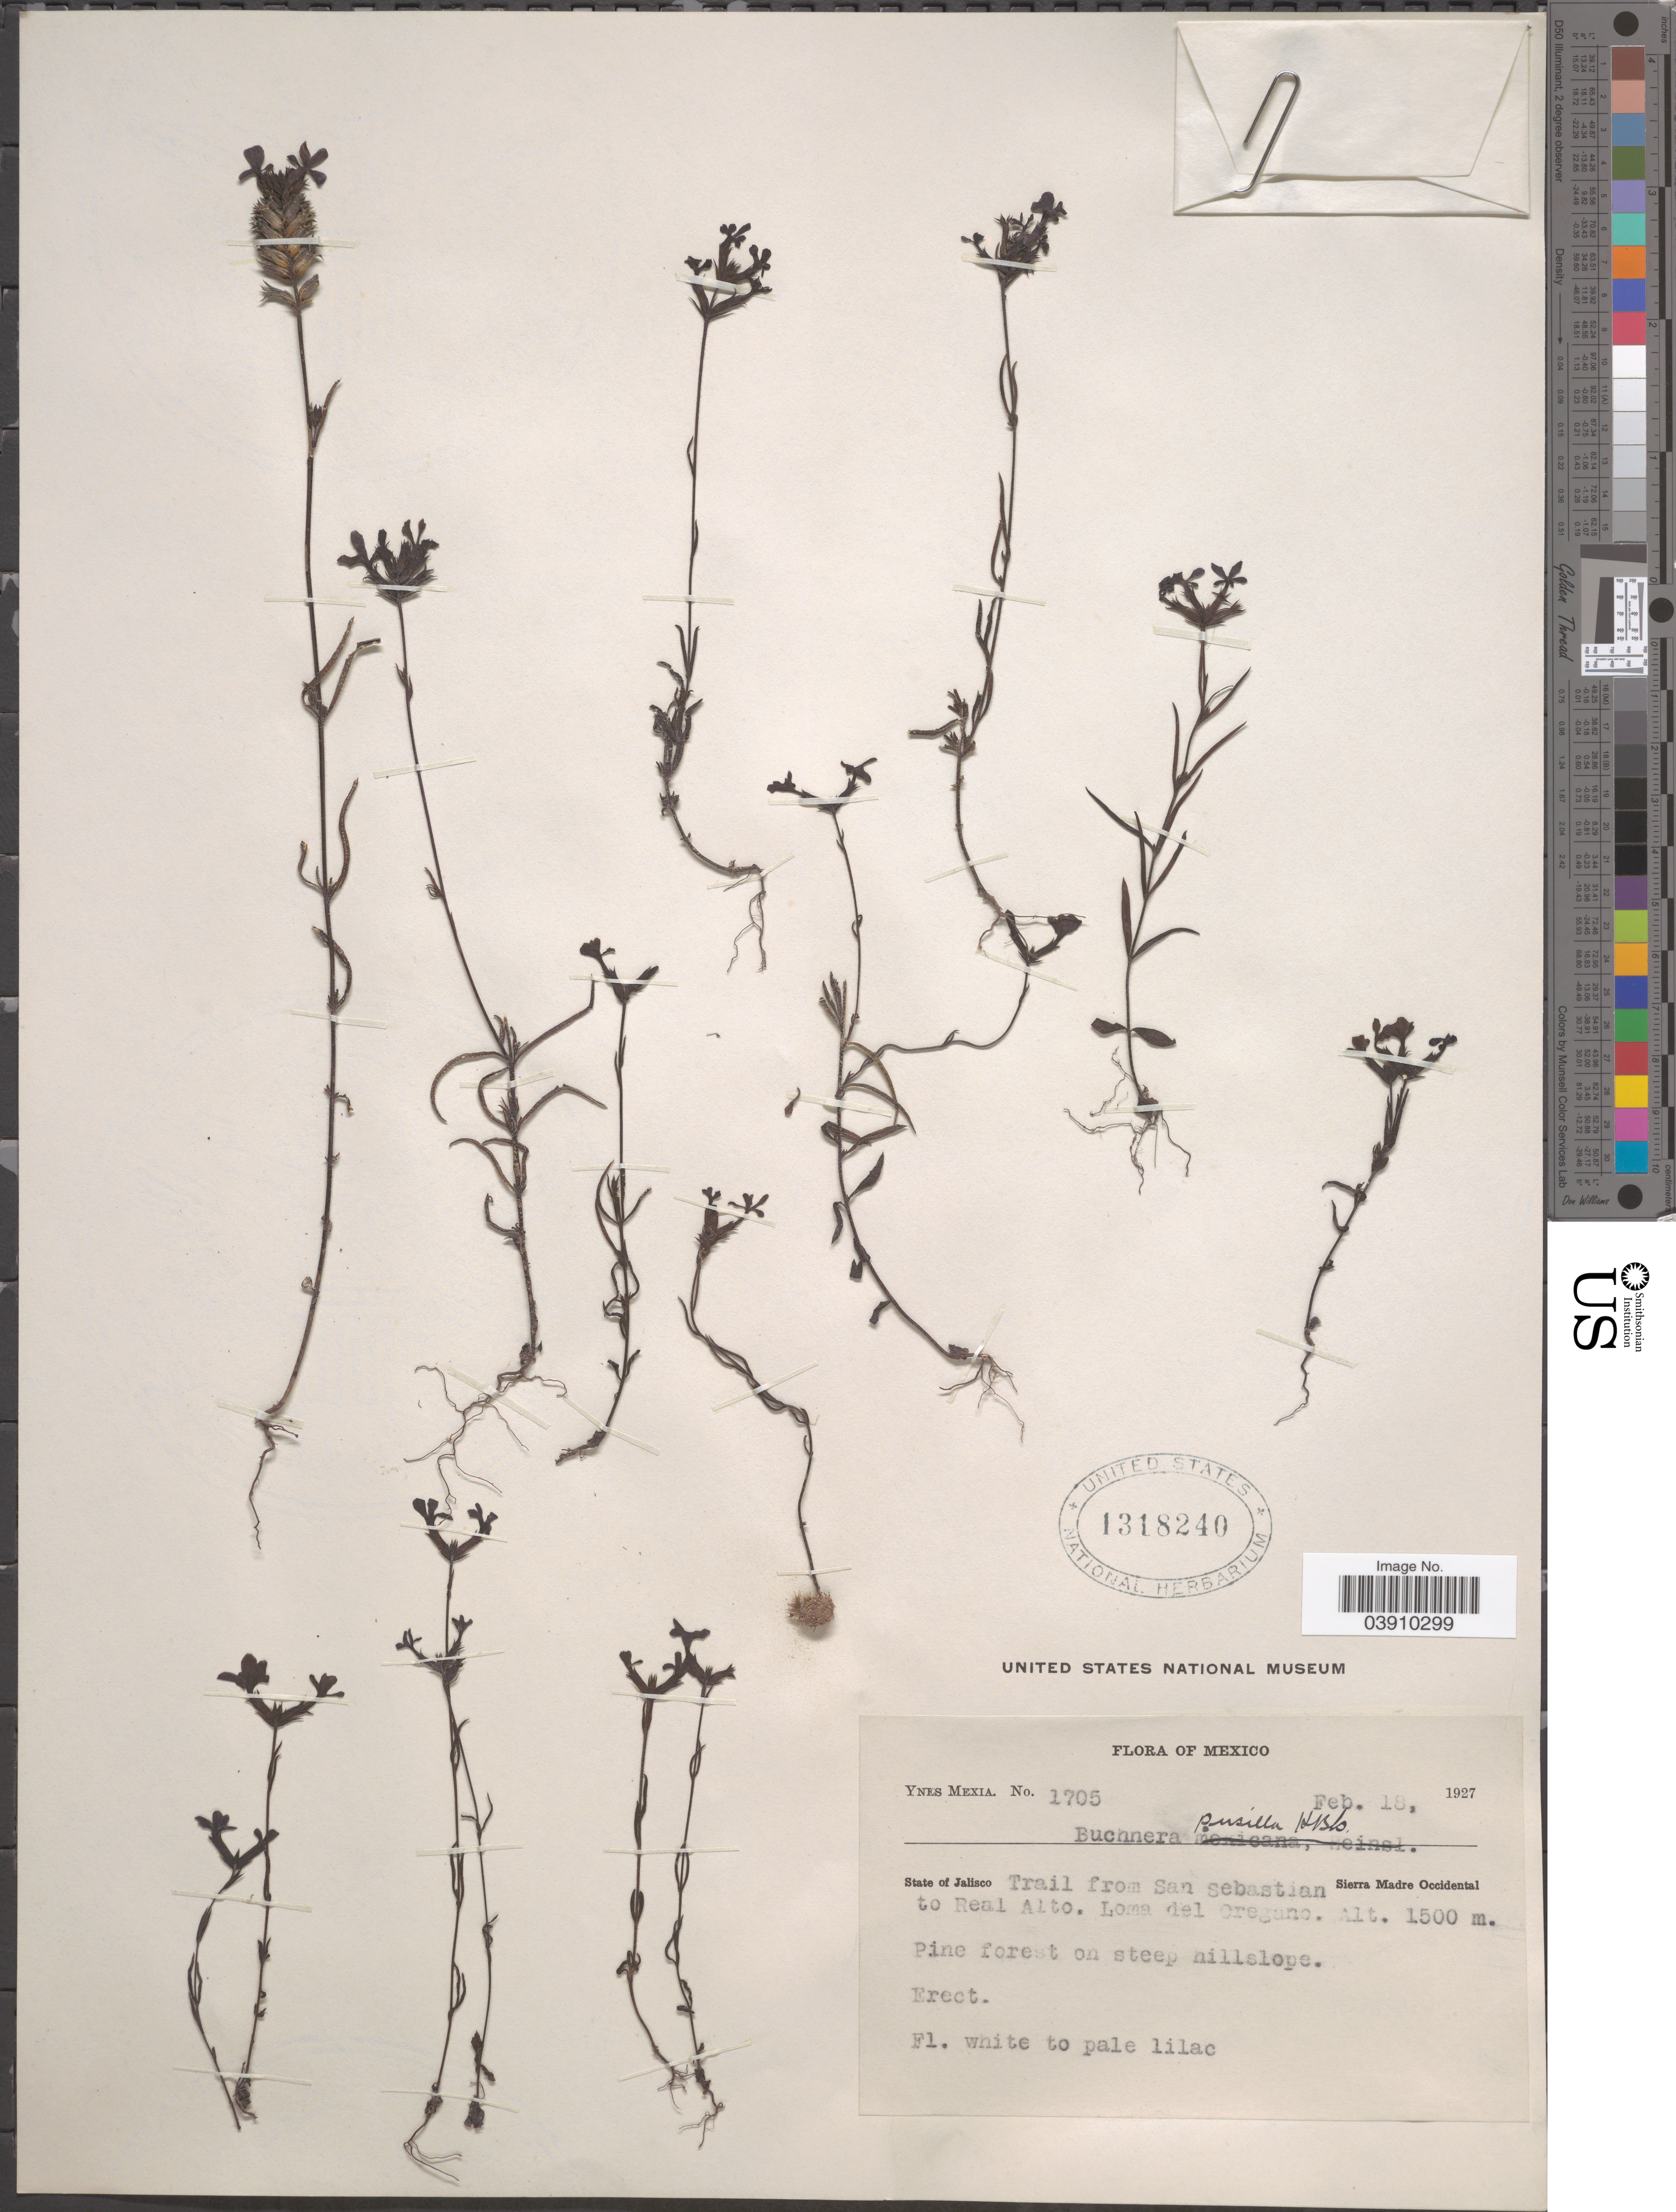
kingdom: Plantae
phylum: Tracheophyta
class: Magnoliopsida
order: Lamiales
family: Orobanchaceae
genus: Buchnera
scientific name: Buchnera pusilla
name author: Kunth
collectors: Y. Mexia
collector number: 1705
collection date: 1927-02-18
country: Mexico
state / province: Jalisco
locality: Trail from San Sebastian to Real Alto. Loma del Oregano. Sierra Madre Occidental. Pine forest on steep hillslope.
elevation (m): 1500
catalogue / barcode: US 1318240